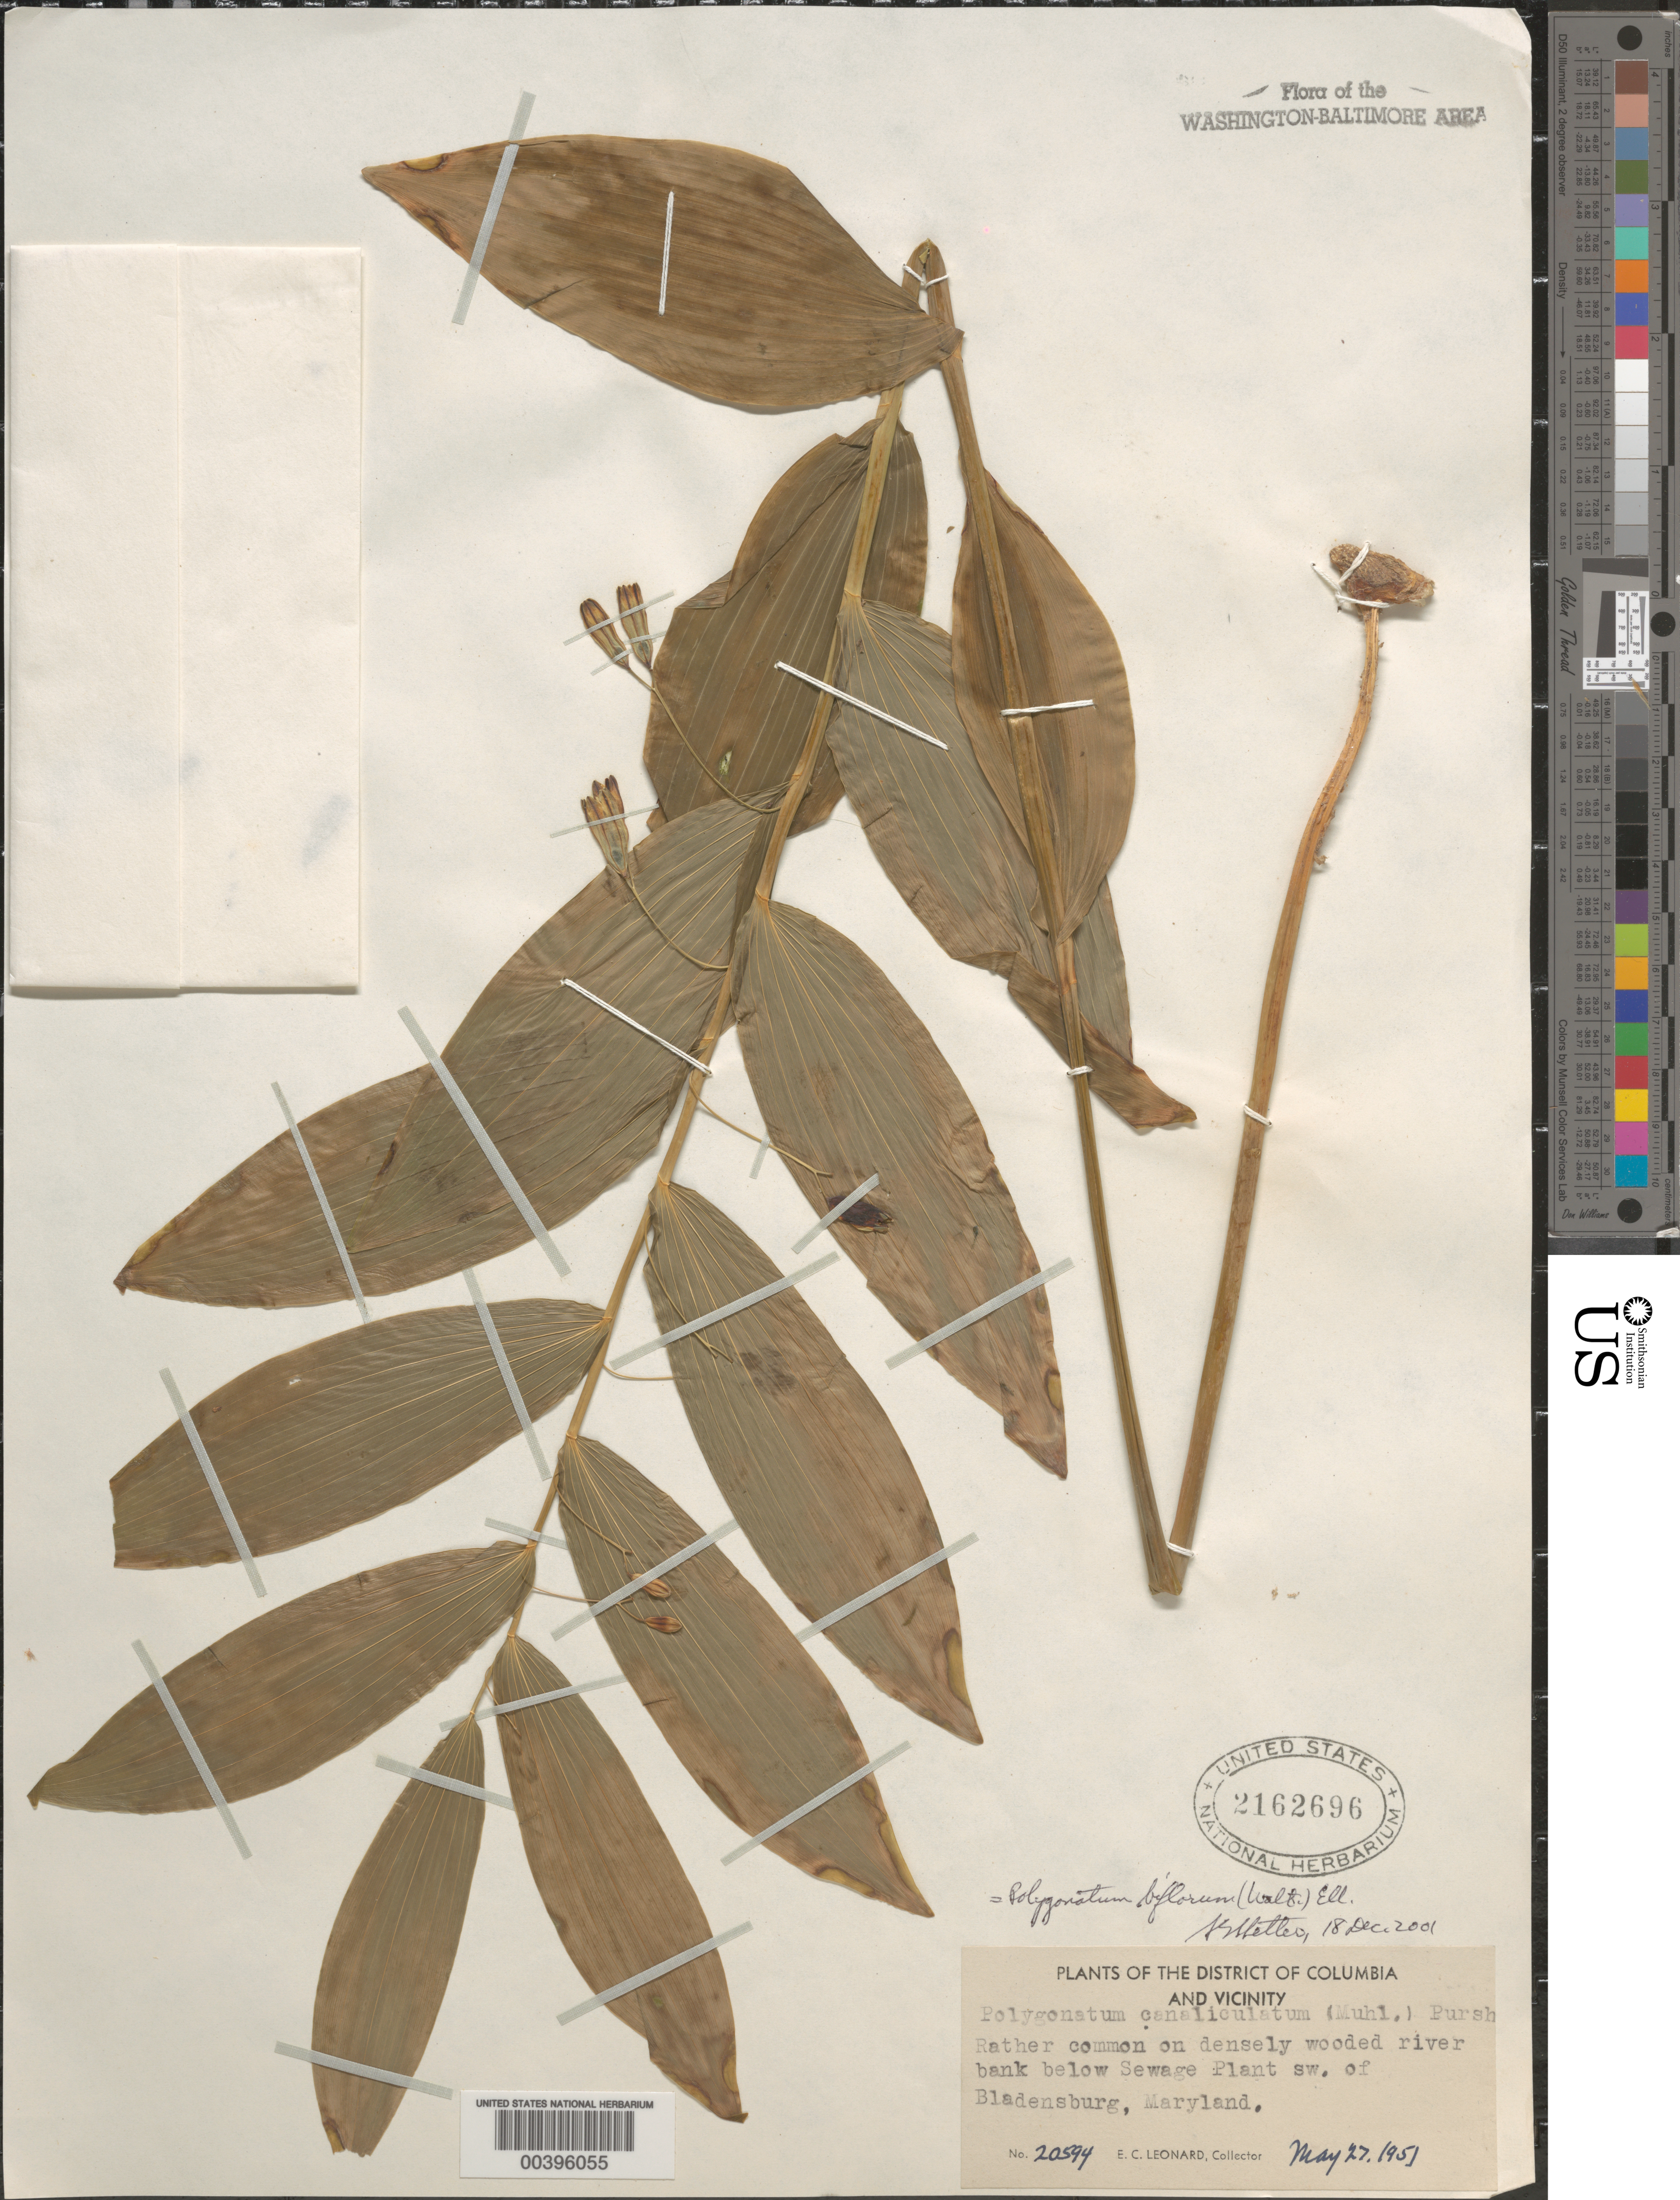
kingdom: Plantae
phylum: Tracheophyta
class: Liliopsida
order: Asparagales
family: Asparagaceae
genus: Polygonatum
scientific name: Polygonatum biflorum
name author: (Walter) Elliott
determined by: Shetler, Stanwyn G., (US), NMNH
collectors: E. C. Leonard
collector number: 20594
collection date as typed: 27 May 1951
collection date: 1951-05-27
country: United States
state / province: Maryland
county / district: Prince George's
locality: Near sewage plant, southwest of Bladensburg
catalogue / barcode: US 2162696